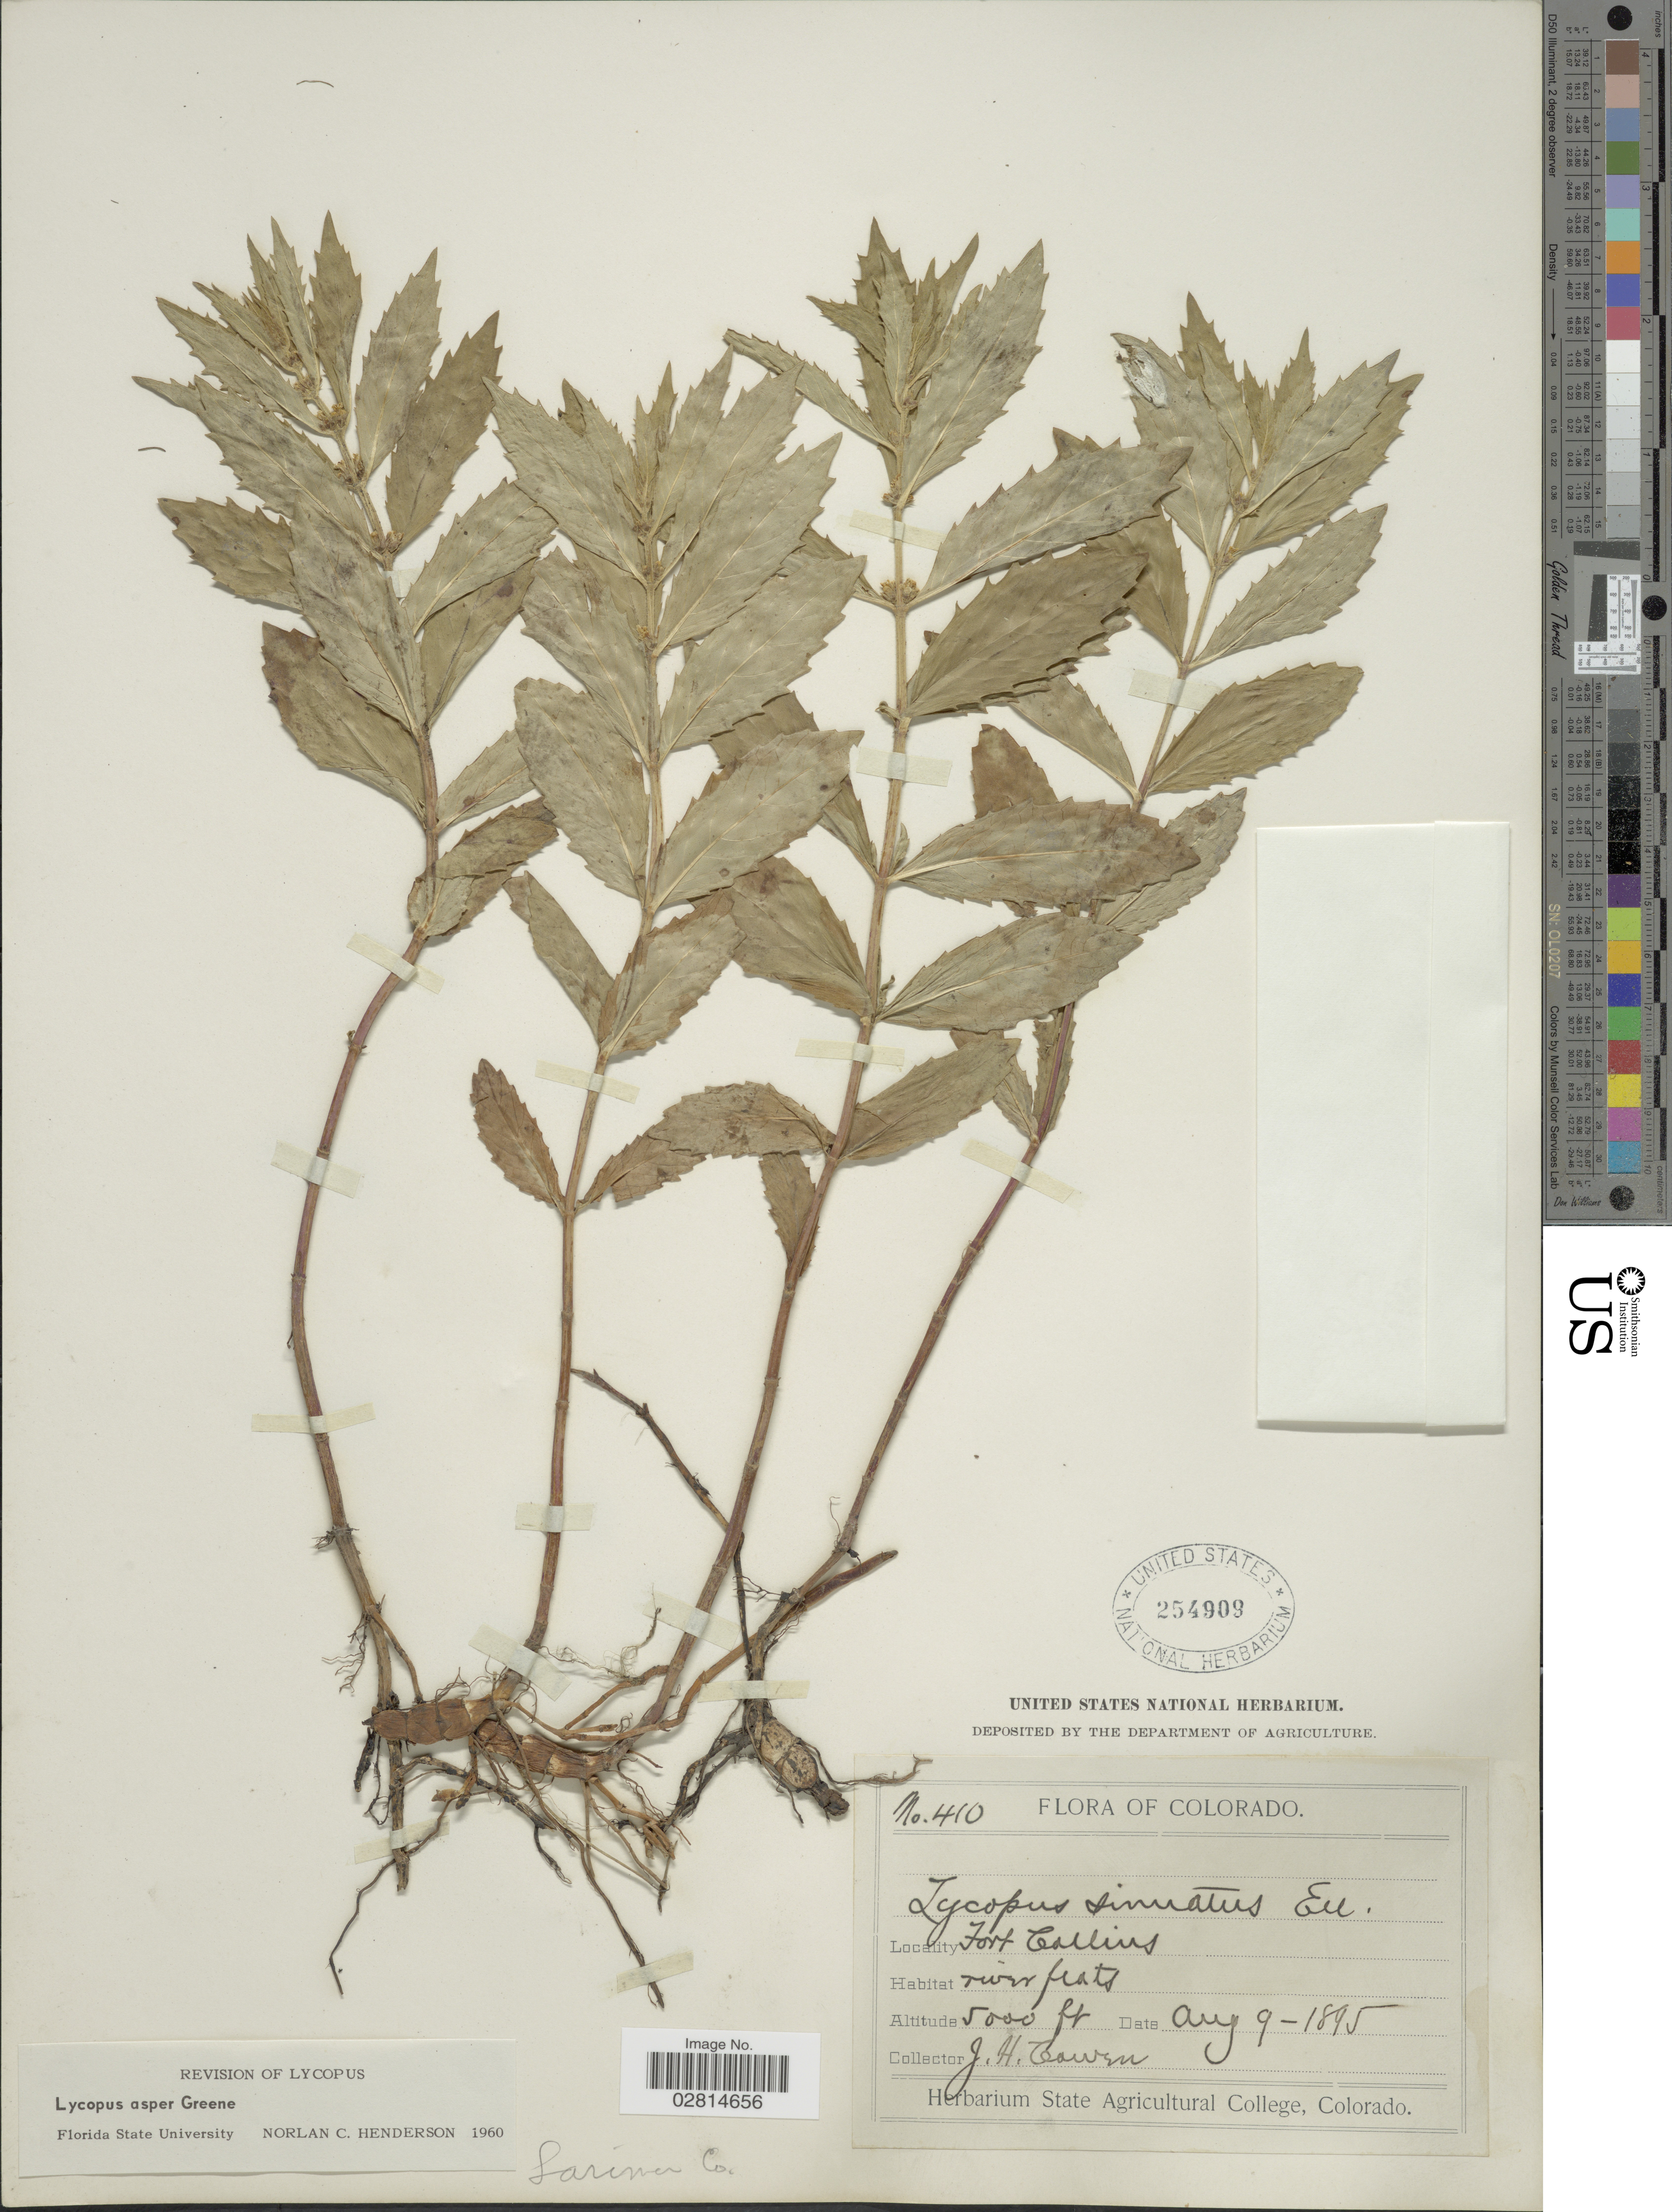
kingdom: Plantae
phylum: Tracheophyta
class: Magnoliopsida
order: Lamiales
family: Lamiaceae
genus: Lycopus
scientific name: Lycopus asper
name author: Greene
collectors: J. H. Cowen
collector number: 410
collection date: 1895-08-09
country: United States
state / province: Colorado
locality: Fort Callins. Larimer Co.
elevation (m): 1524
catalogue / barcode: US 254909